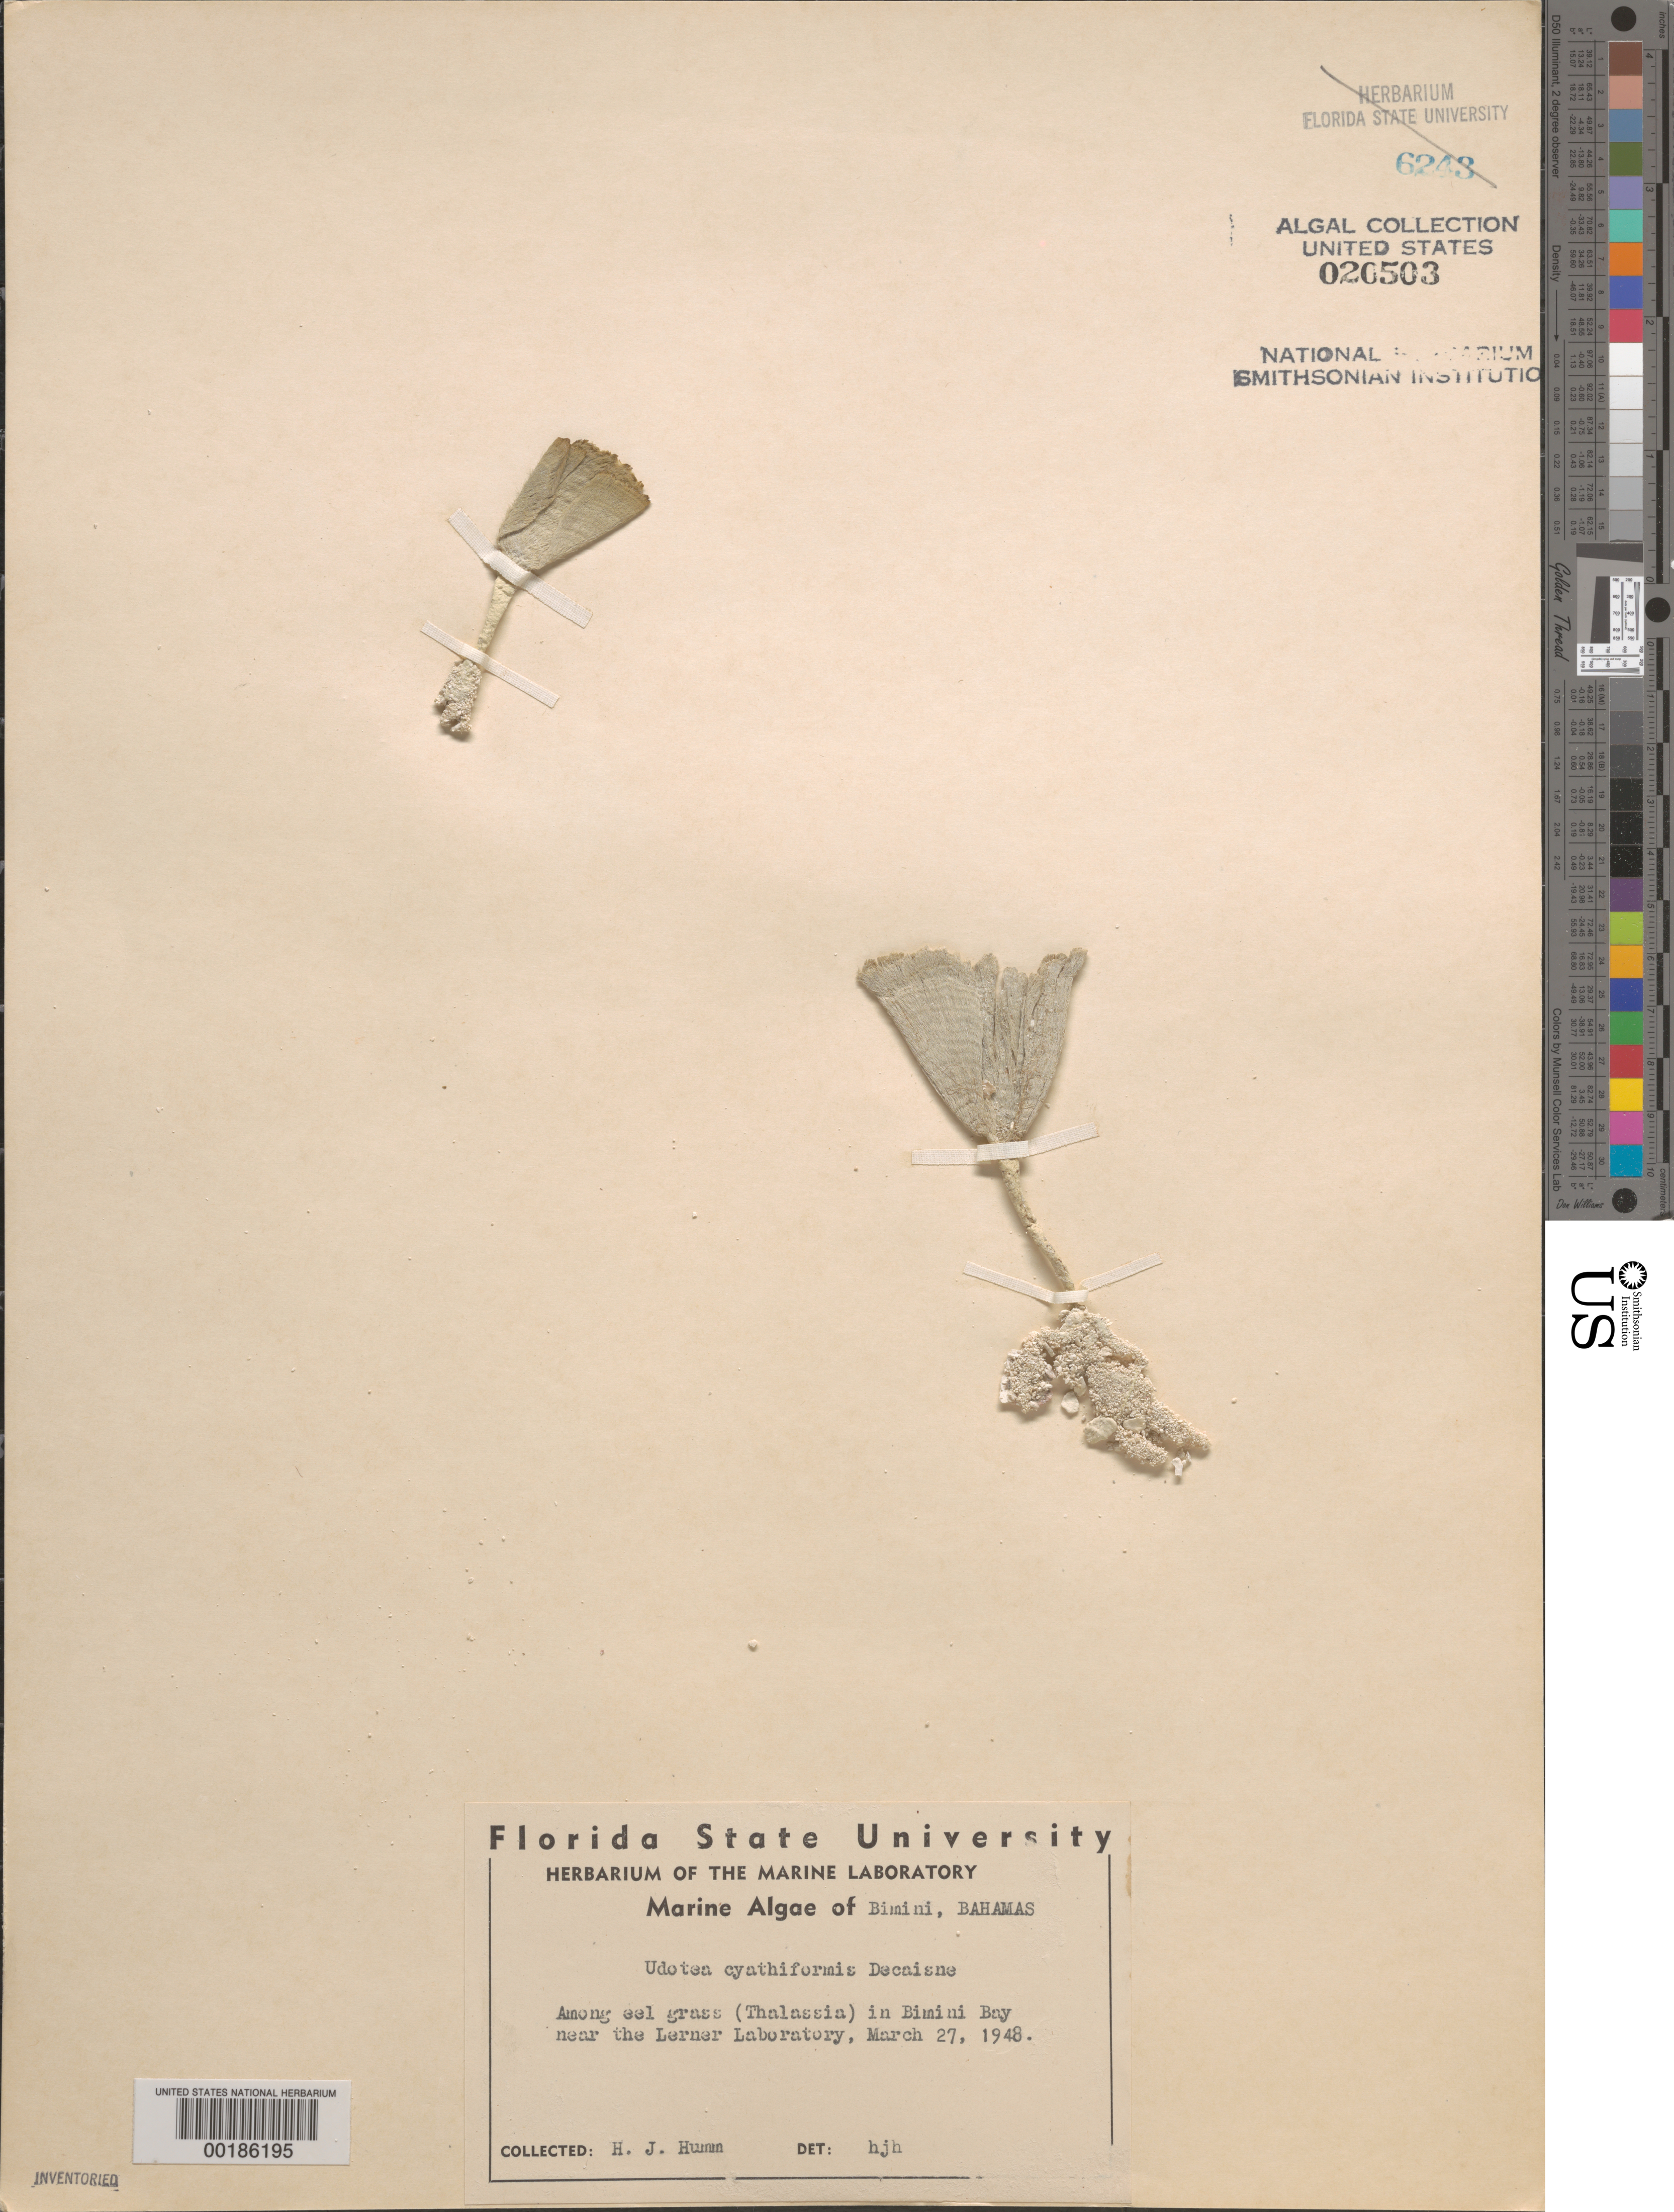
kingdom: Plantae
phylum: Chlorophyta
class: Ulvophyceae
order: Bryopsidales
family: Udoteaceae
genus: Udotea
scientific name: Udotea cyathiformis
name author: Decne.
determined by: Humm, Harold J.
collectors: H. J. Humm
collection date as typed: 27 Mar 1948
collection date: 1948-03-27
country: Bahamas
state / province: Biminis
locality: Bimini bay near lerner laboratory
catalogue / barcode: US 20503